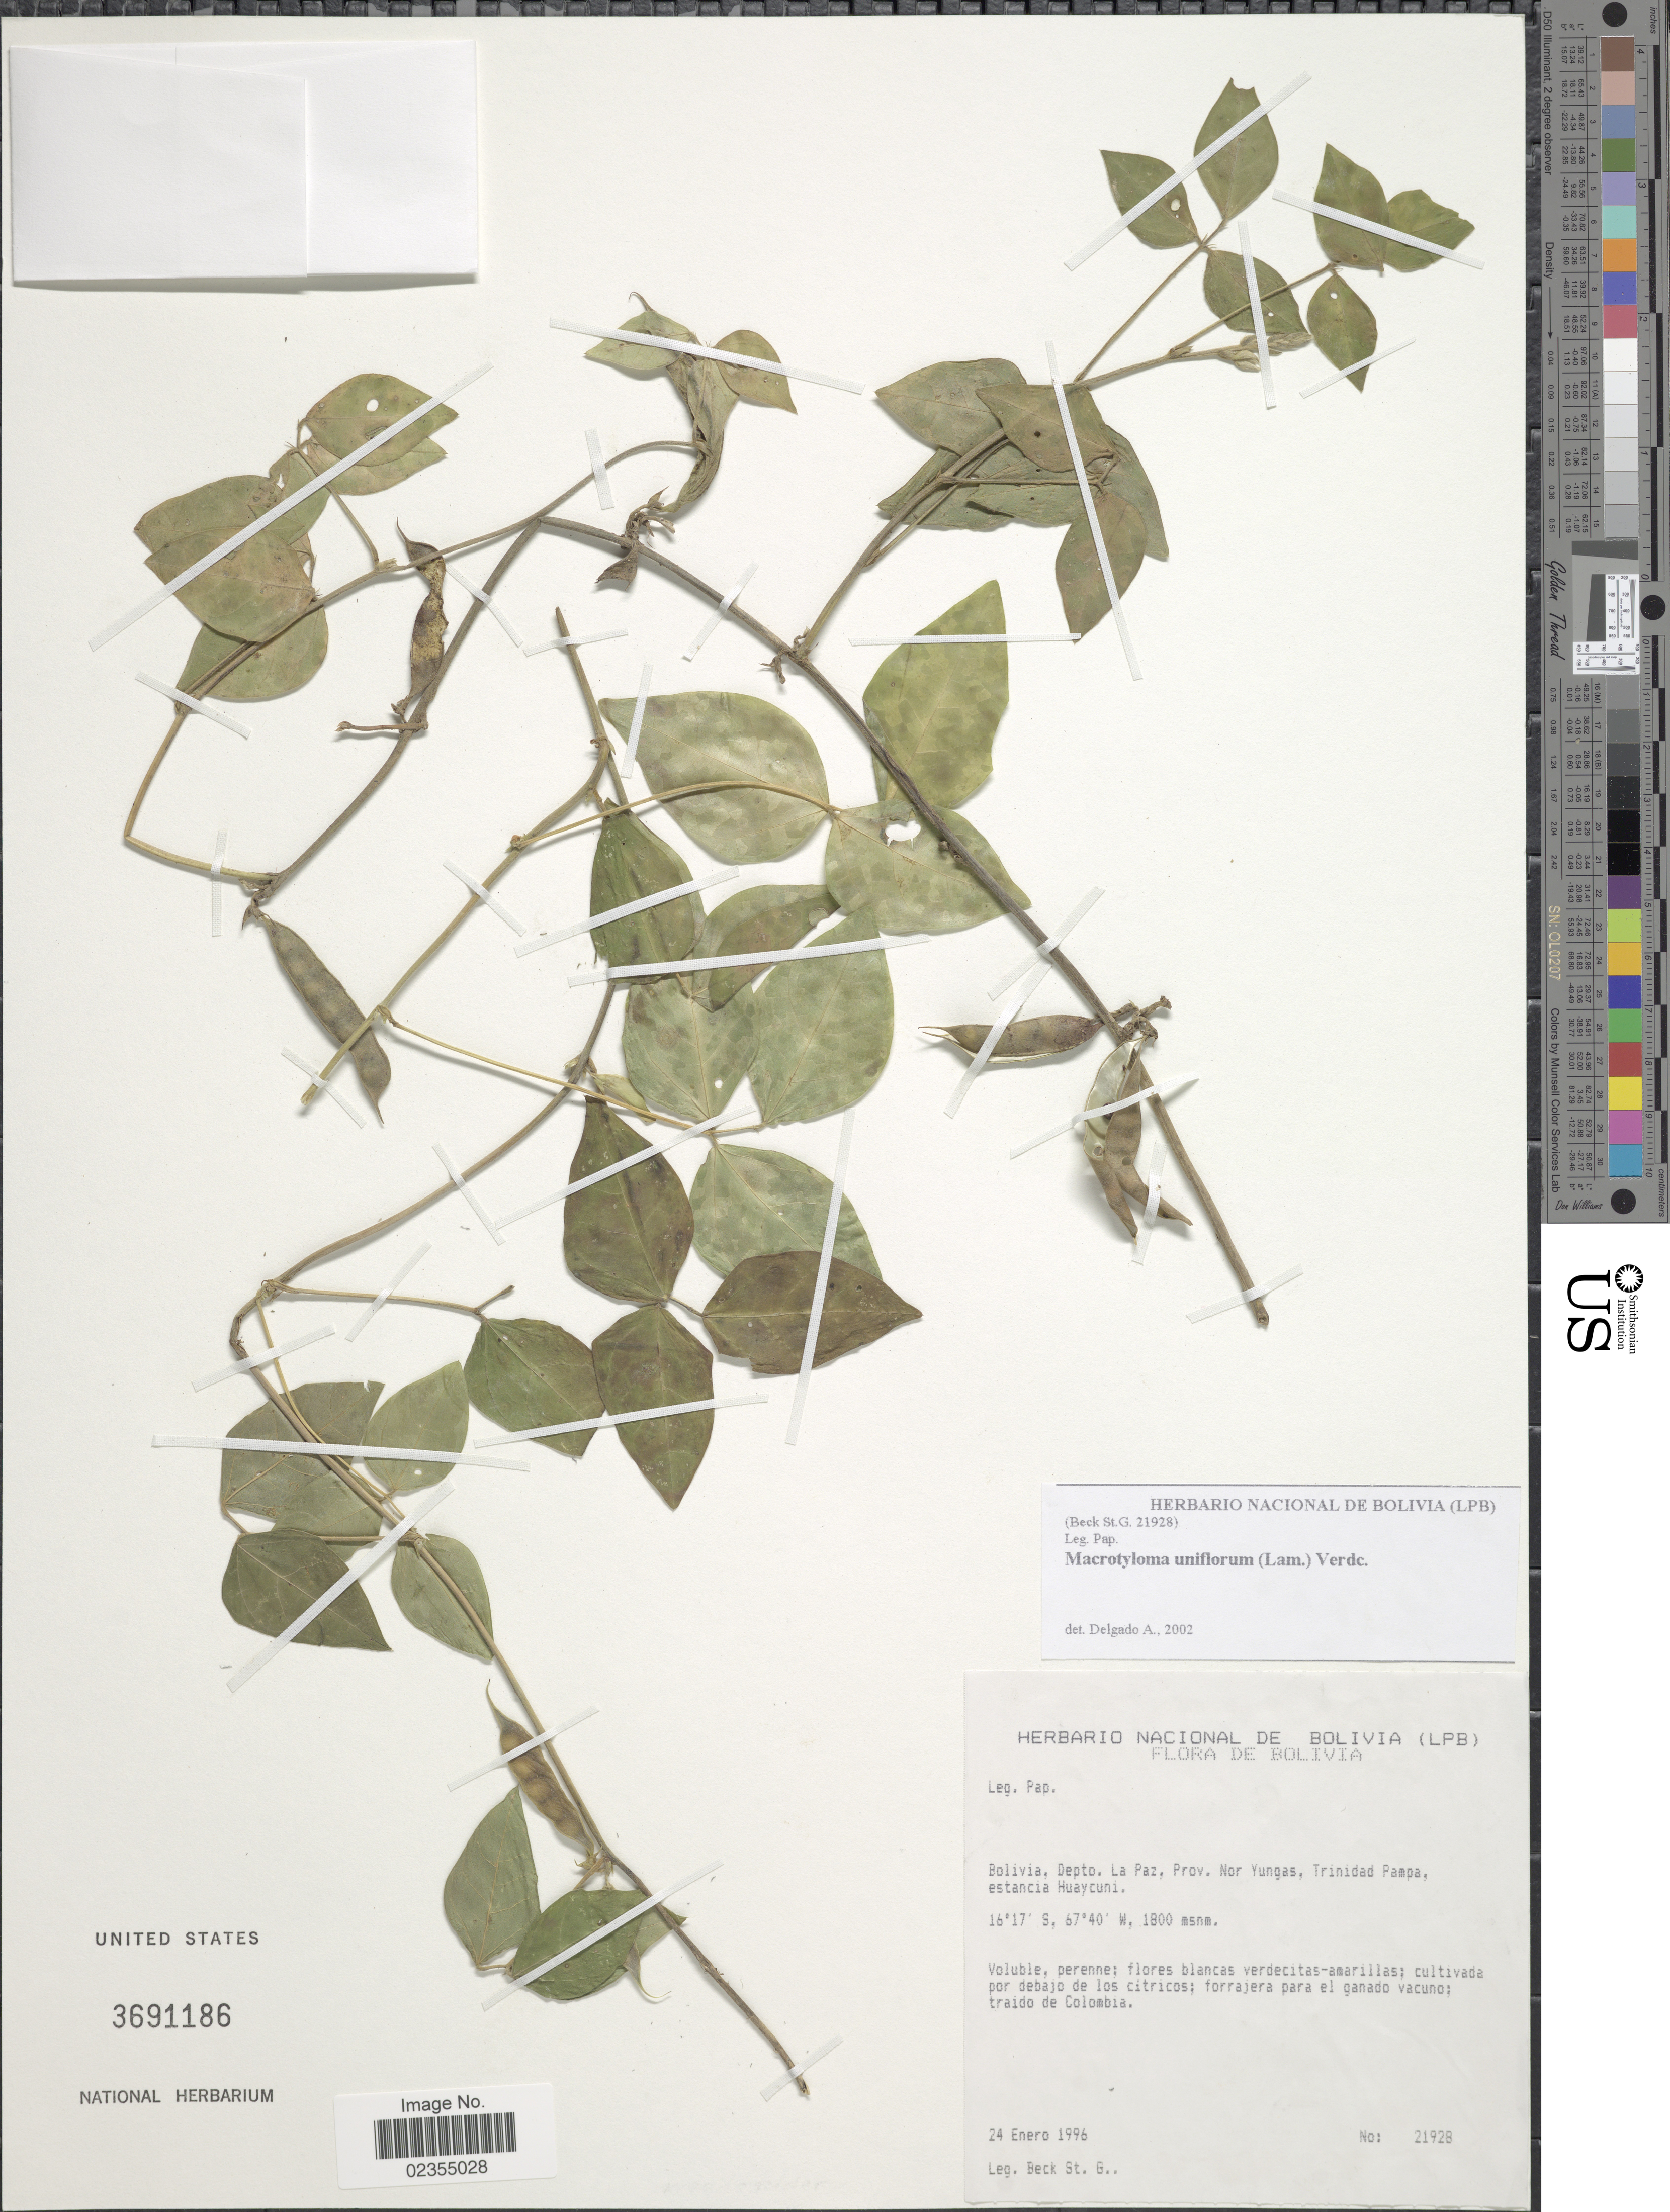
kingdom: Plantae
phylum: Tracheophyta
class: Magnoliopsida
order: Fabales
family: Fabaceae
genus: Macrotyloma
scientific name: Macrotyloma uniflorum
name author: (Lam.) Verdc.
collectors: S. G. Beck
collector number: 21928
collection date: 1996-01-24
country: Bolivia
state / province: La Paz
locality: Prov. Nor Yungas, Trinidad Pampa, estancia Huaycuni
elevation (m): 1800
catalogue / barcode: US 3691186